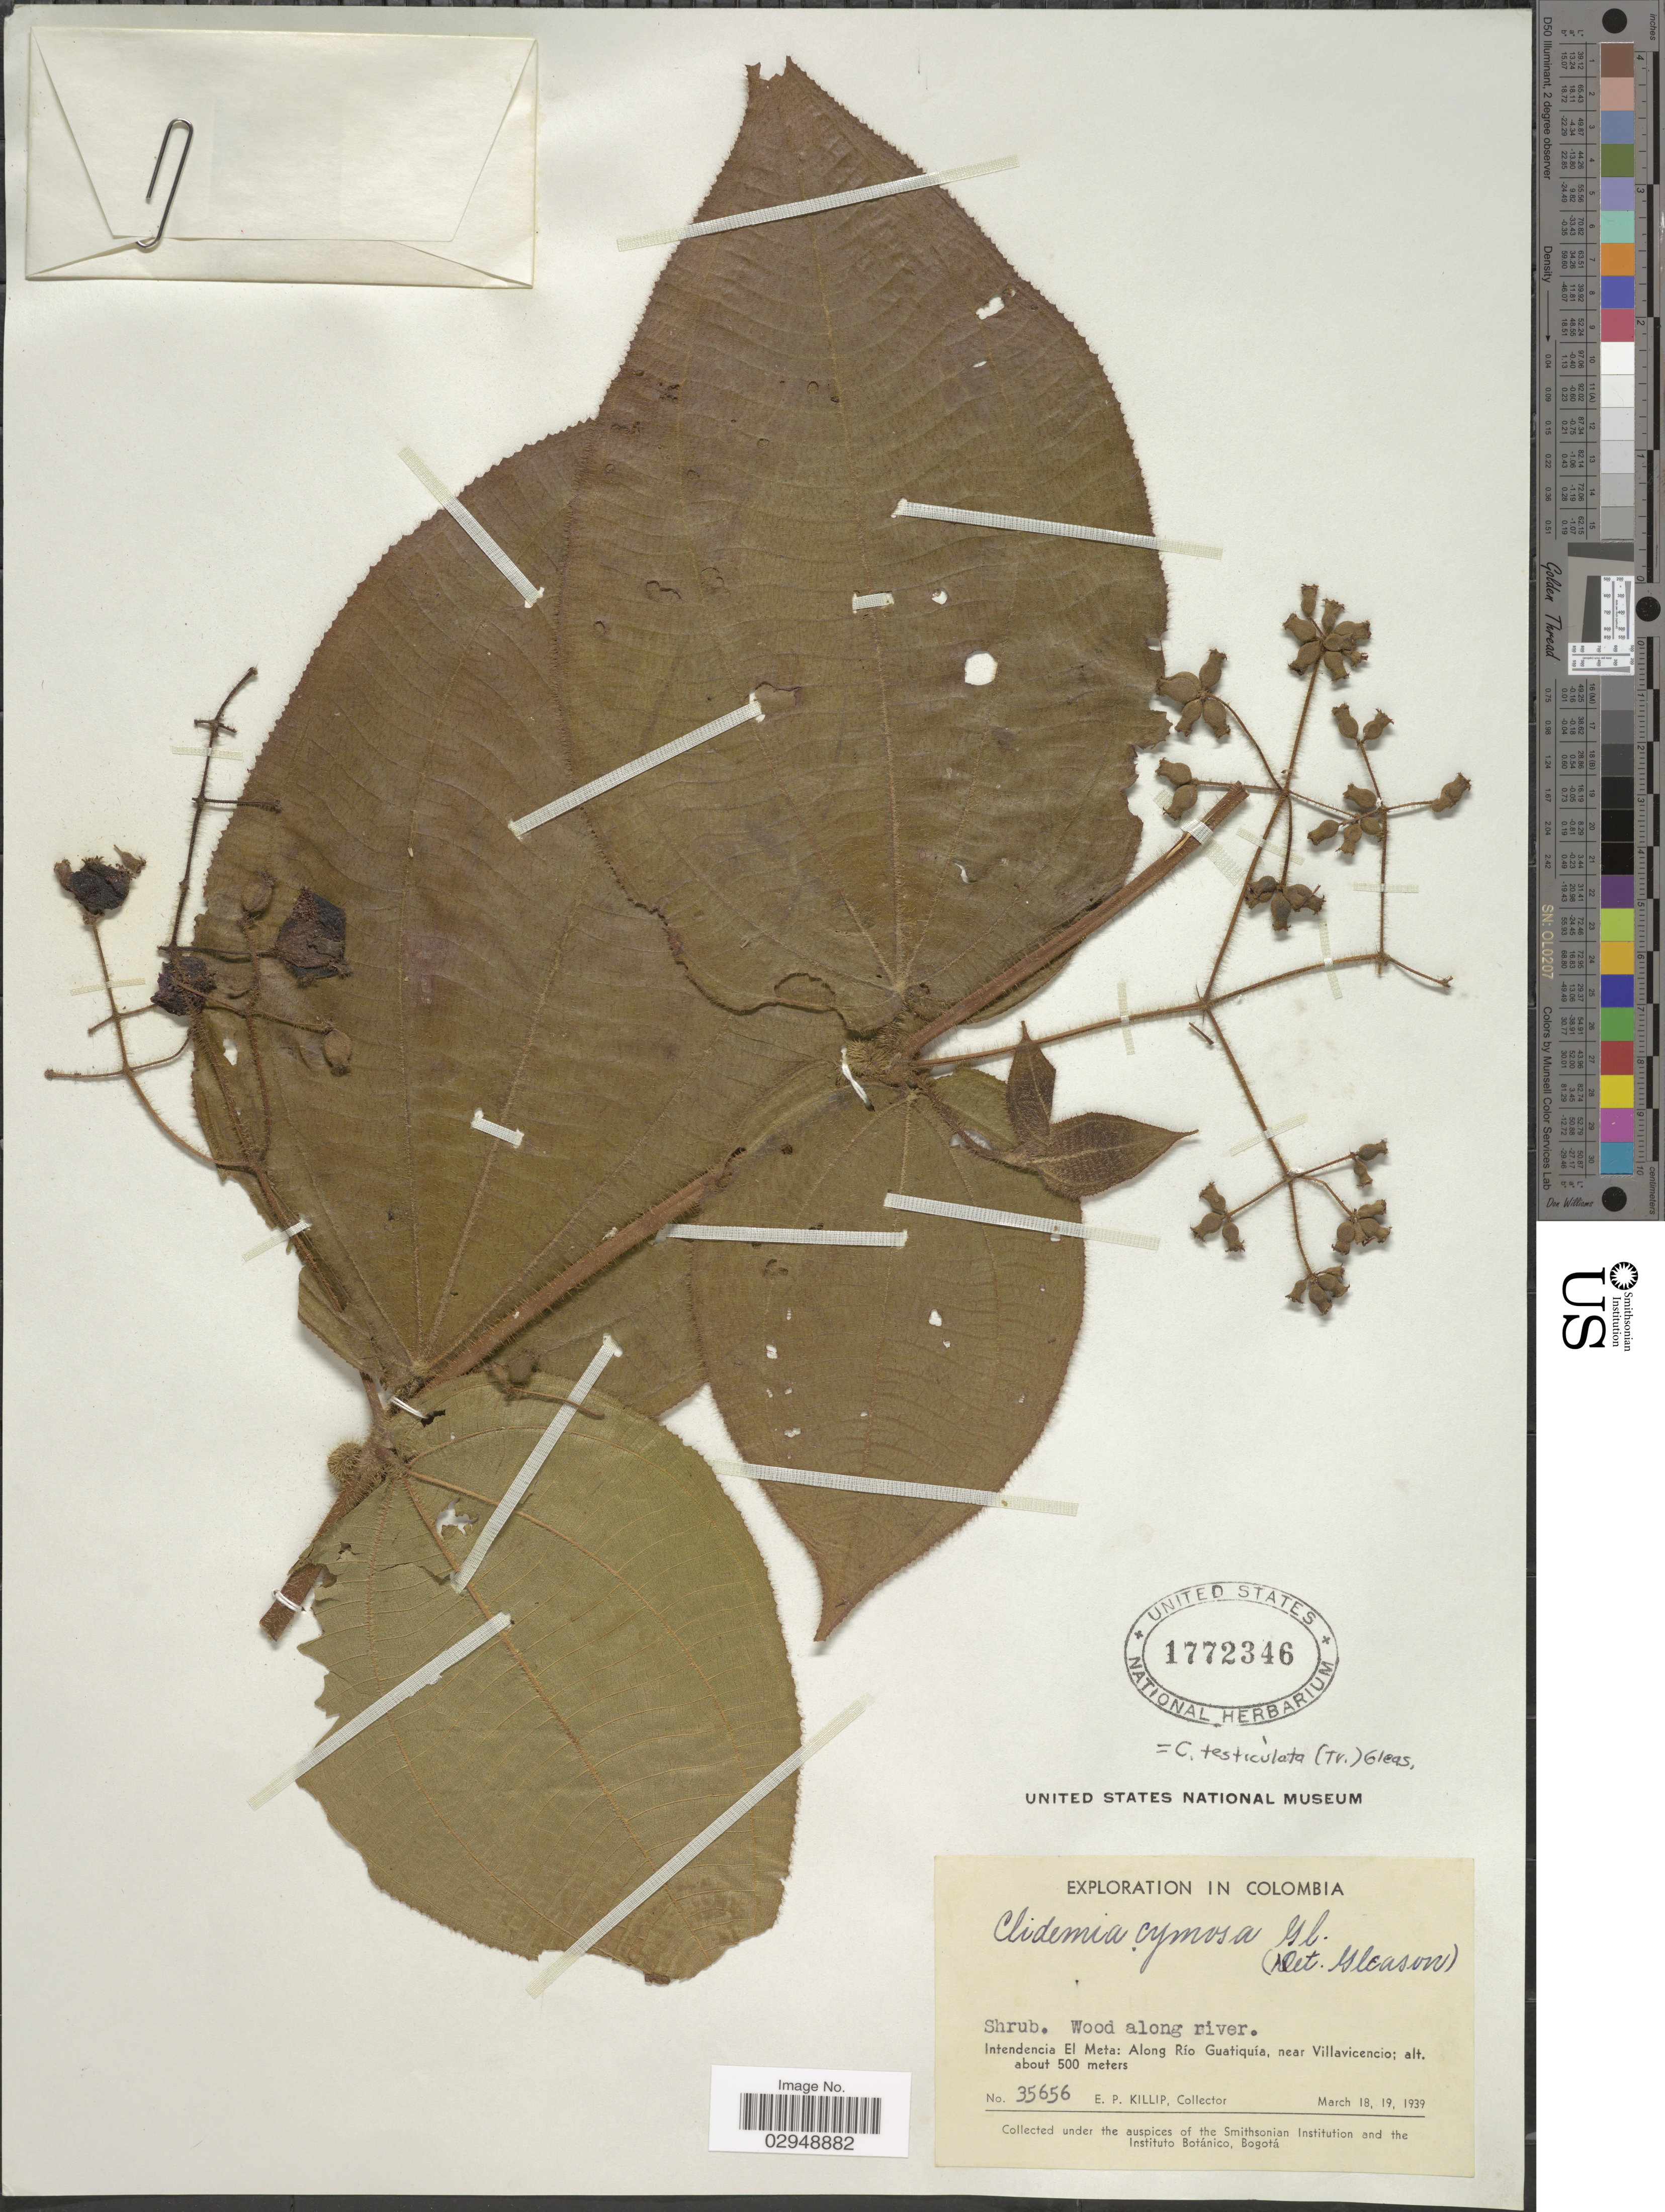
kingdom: Plantae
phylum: Tracheophyta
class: Magnoliopsida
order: Myrtales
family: Melastomataceae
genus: Clidemia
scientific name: Clidemia ciliata var. testiculata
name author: (Triana) L. Uribe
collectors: E. P. Killip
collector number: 35656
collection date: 1939-03-18/1939-03-19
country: Colombia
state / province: Meta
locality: Intendencia El Meta: Along Río Guatiquía, near Villavicencio.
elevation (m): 500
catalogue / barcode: US 1772346